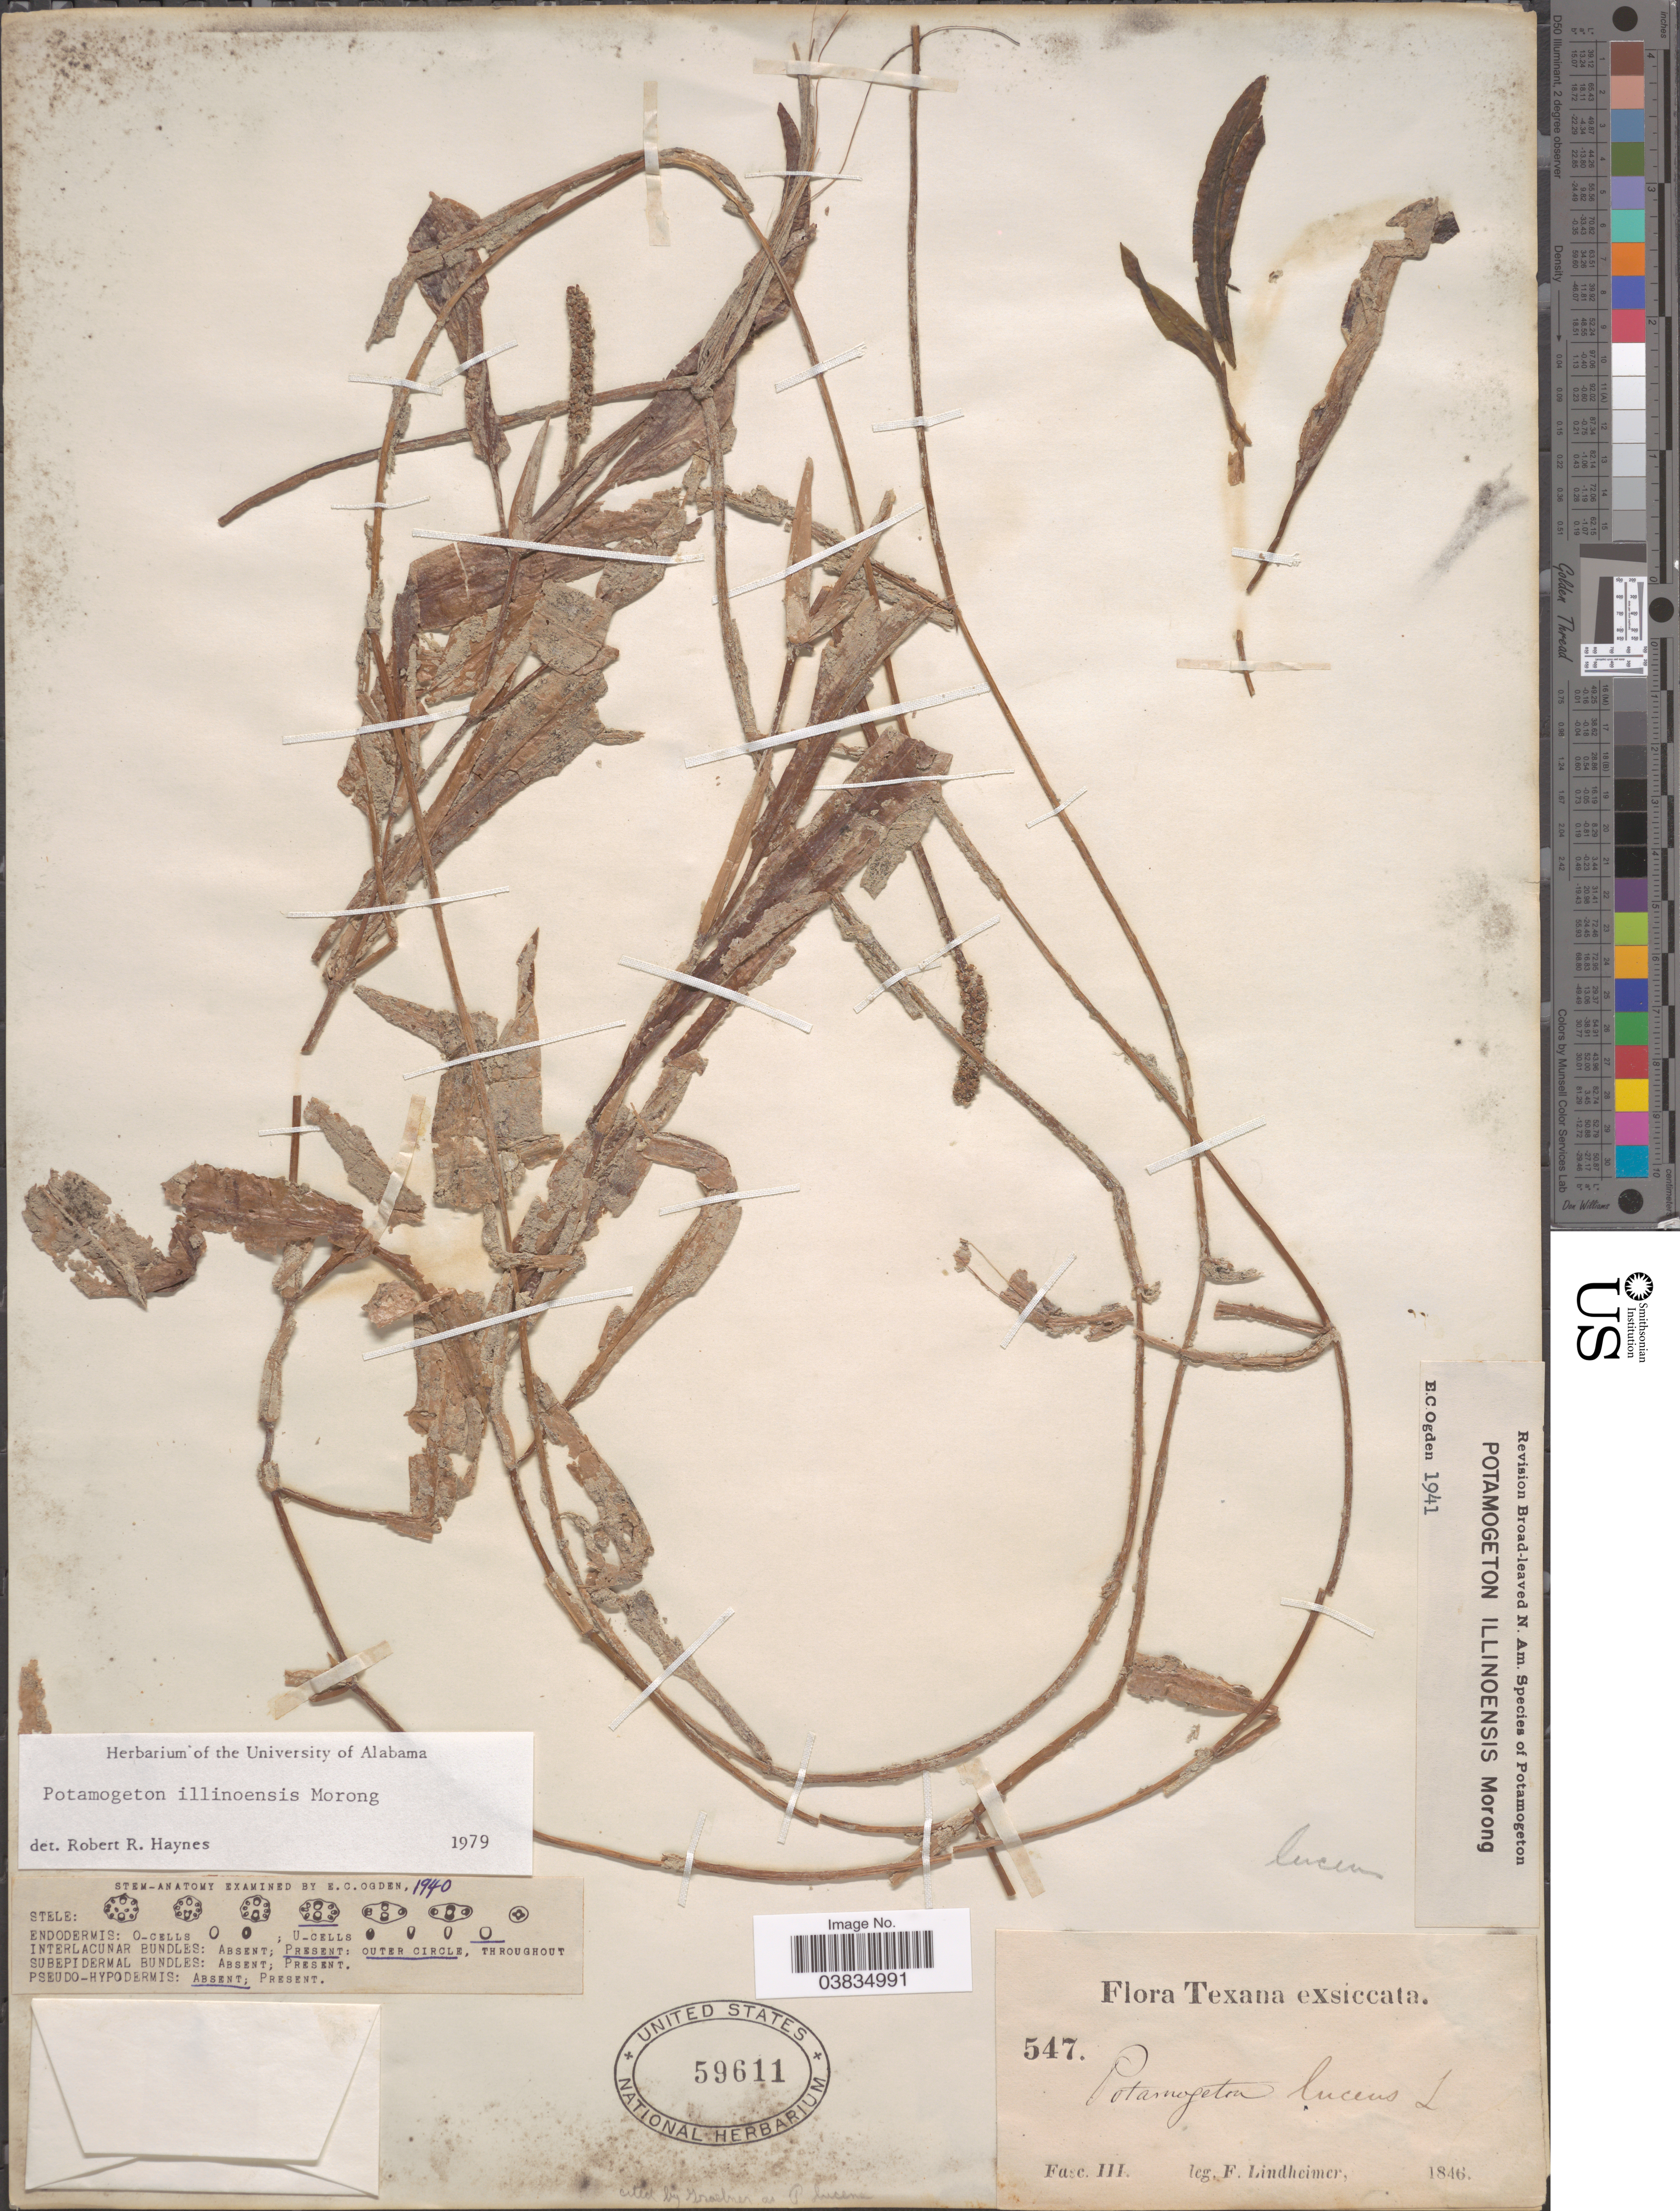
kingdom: Plantae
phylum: Tracheophyta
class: Liliopsida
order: Alismatales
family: Potamogetonaceae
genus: Potamogeton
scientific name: Potamogeton illinoensis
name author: Morong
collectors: F. Lindheimer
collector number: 547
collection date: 1846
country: United States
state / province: Texas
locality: Fasc. III.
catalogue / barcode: US 59611